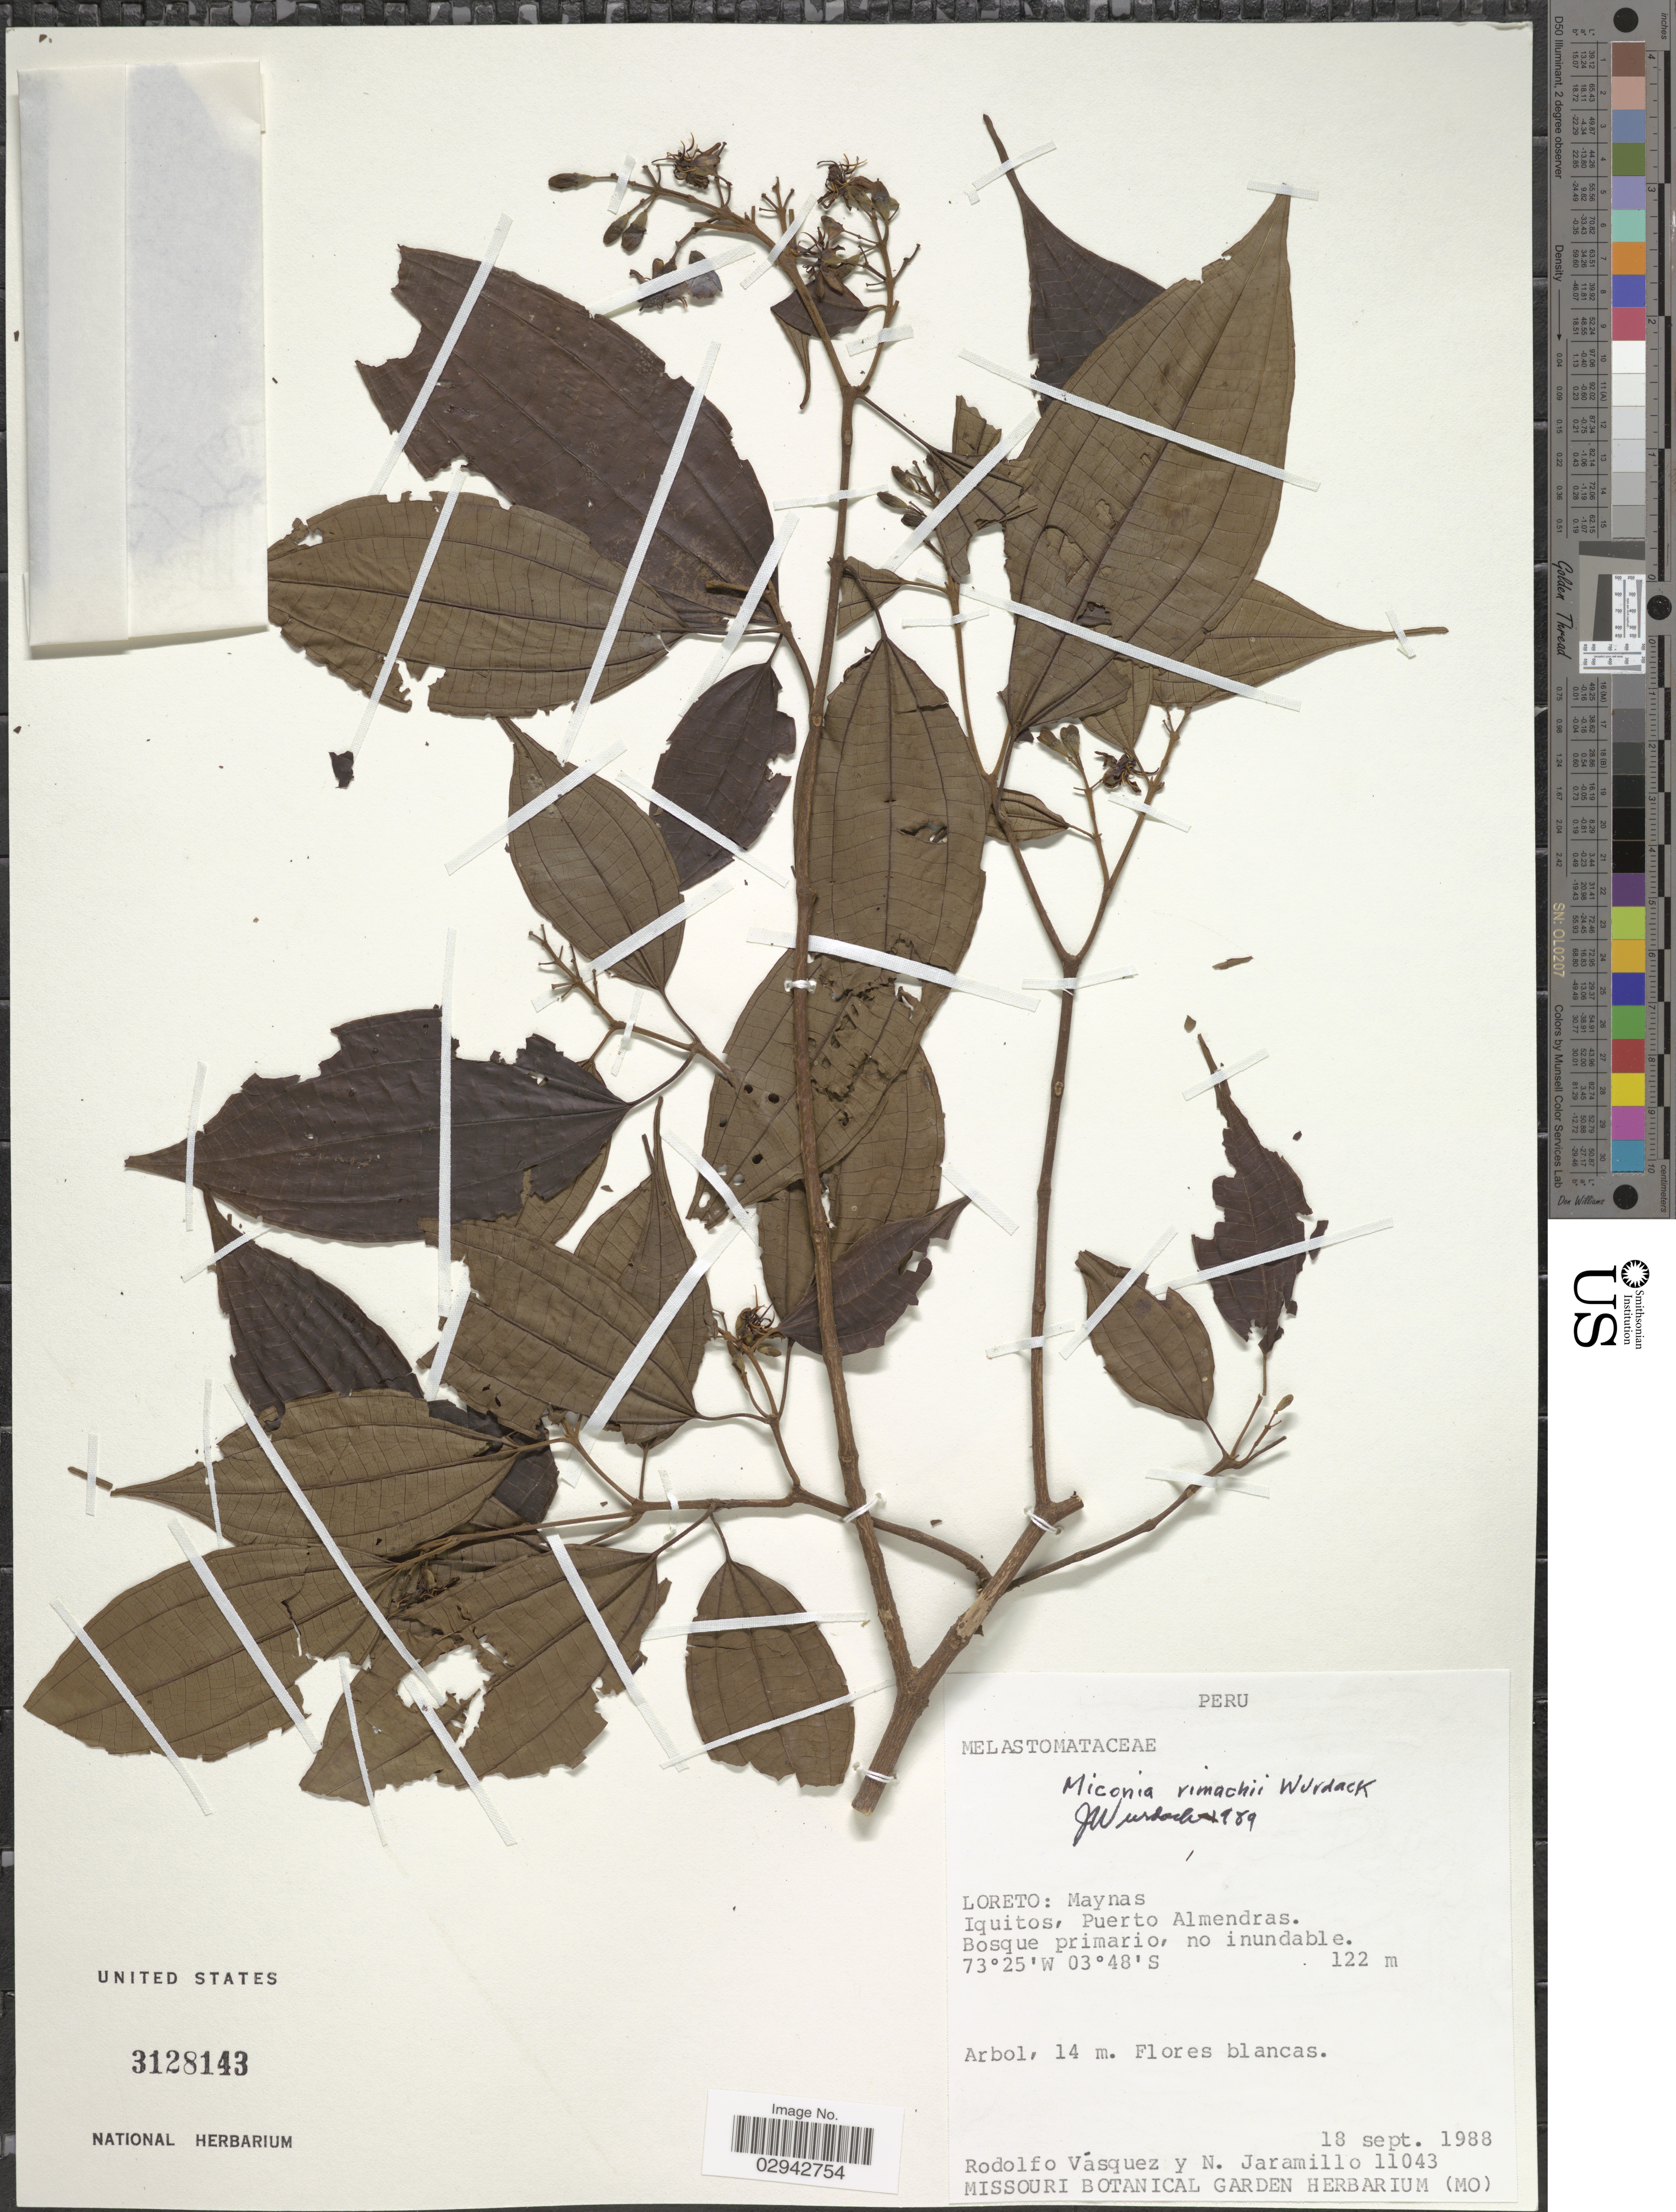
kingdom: Plantae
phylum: Tracheophyta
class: Magnoliopsida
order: Myrtales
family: Melastomataceae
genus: Miconia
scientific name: Miconia rimachii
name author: Wurdack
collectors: R. Vásquez & N. Jaramillo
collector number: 11043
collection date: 1988-09-18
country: Peru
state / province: Loreto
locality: Maynas. Iquitos, Puerto Almendras.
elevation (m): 122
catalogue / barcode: US 3128143